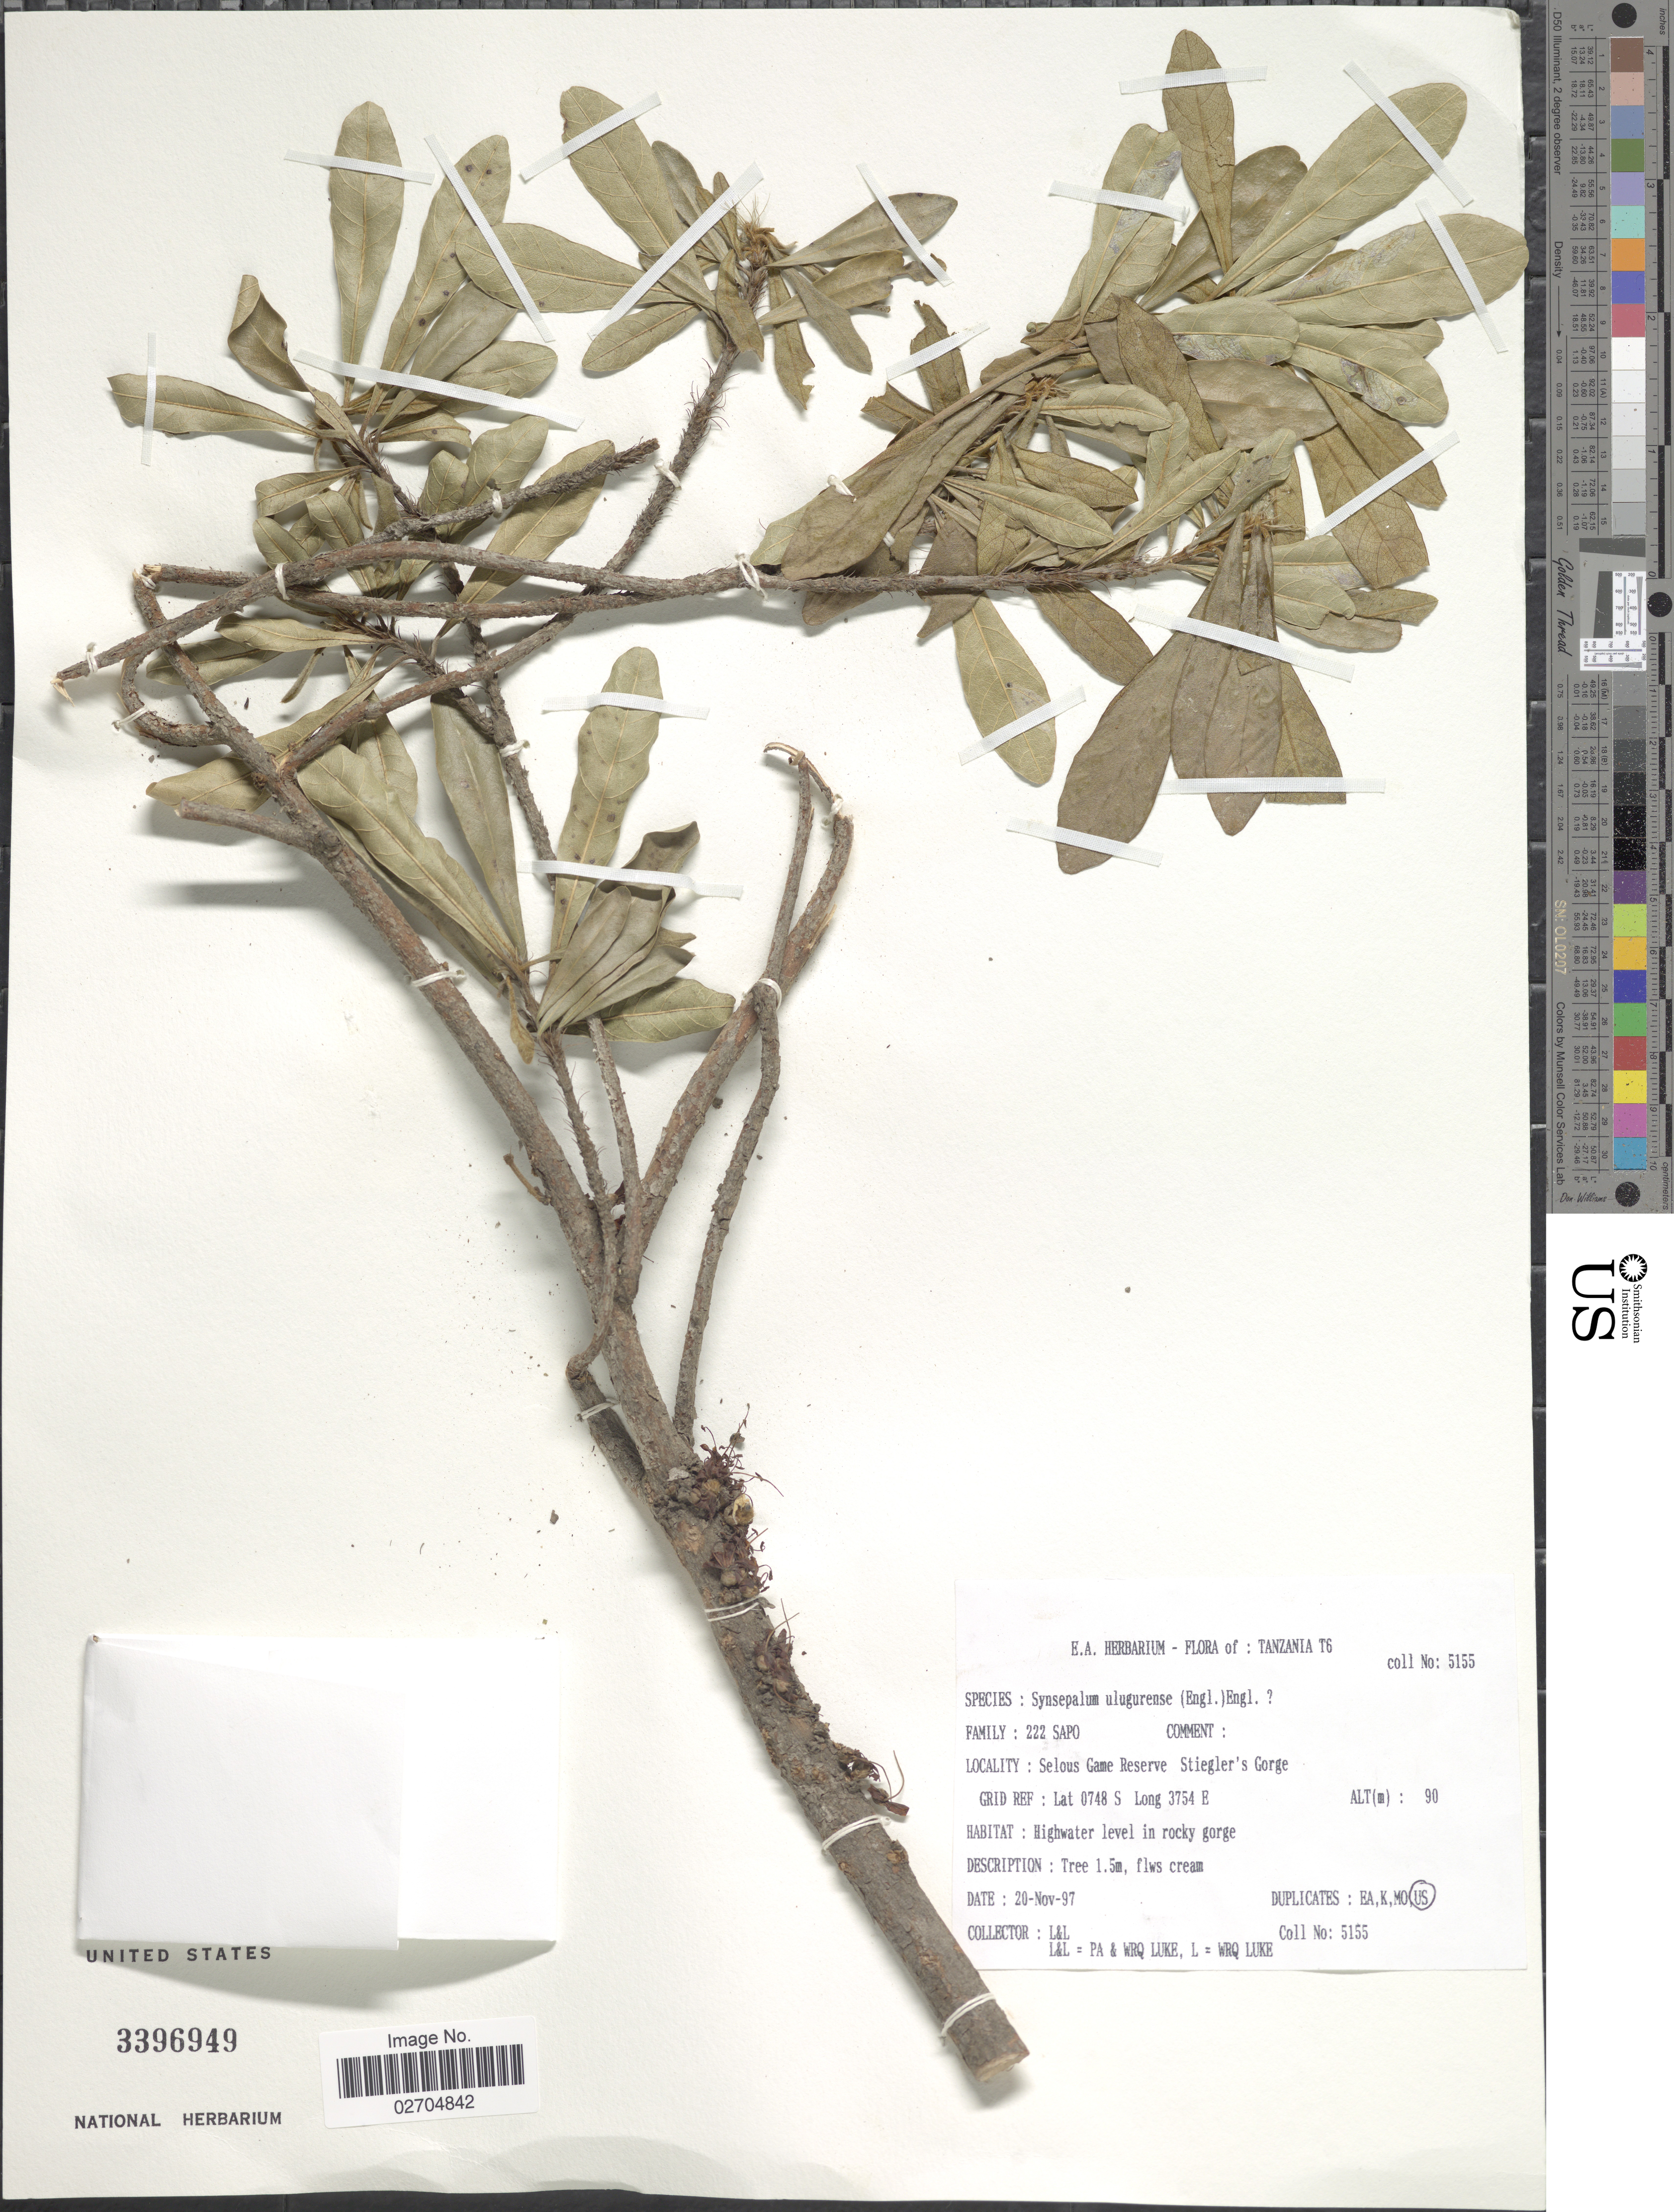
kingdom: Plantae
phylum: Tracheophyta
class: Magnoliopsida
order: Ericales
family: Sapotaceae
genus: Synsepalum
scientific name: Synsepalum ulugurense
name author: (Engl.) Engl.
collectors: P. Luke & Q. Luke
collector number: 5155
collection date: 1997-11-20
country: Tanzania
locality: T6. Selous Game Reserve Stiegler's Gorge.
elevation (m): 90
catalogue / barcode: US 3396949